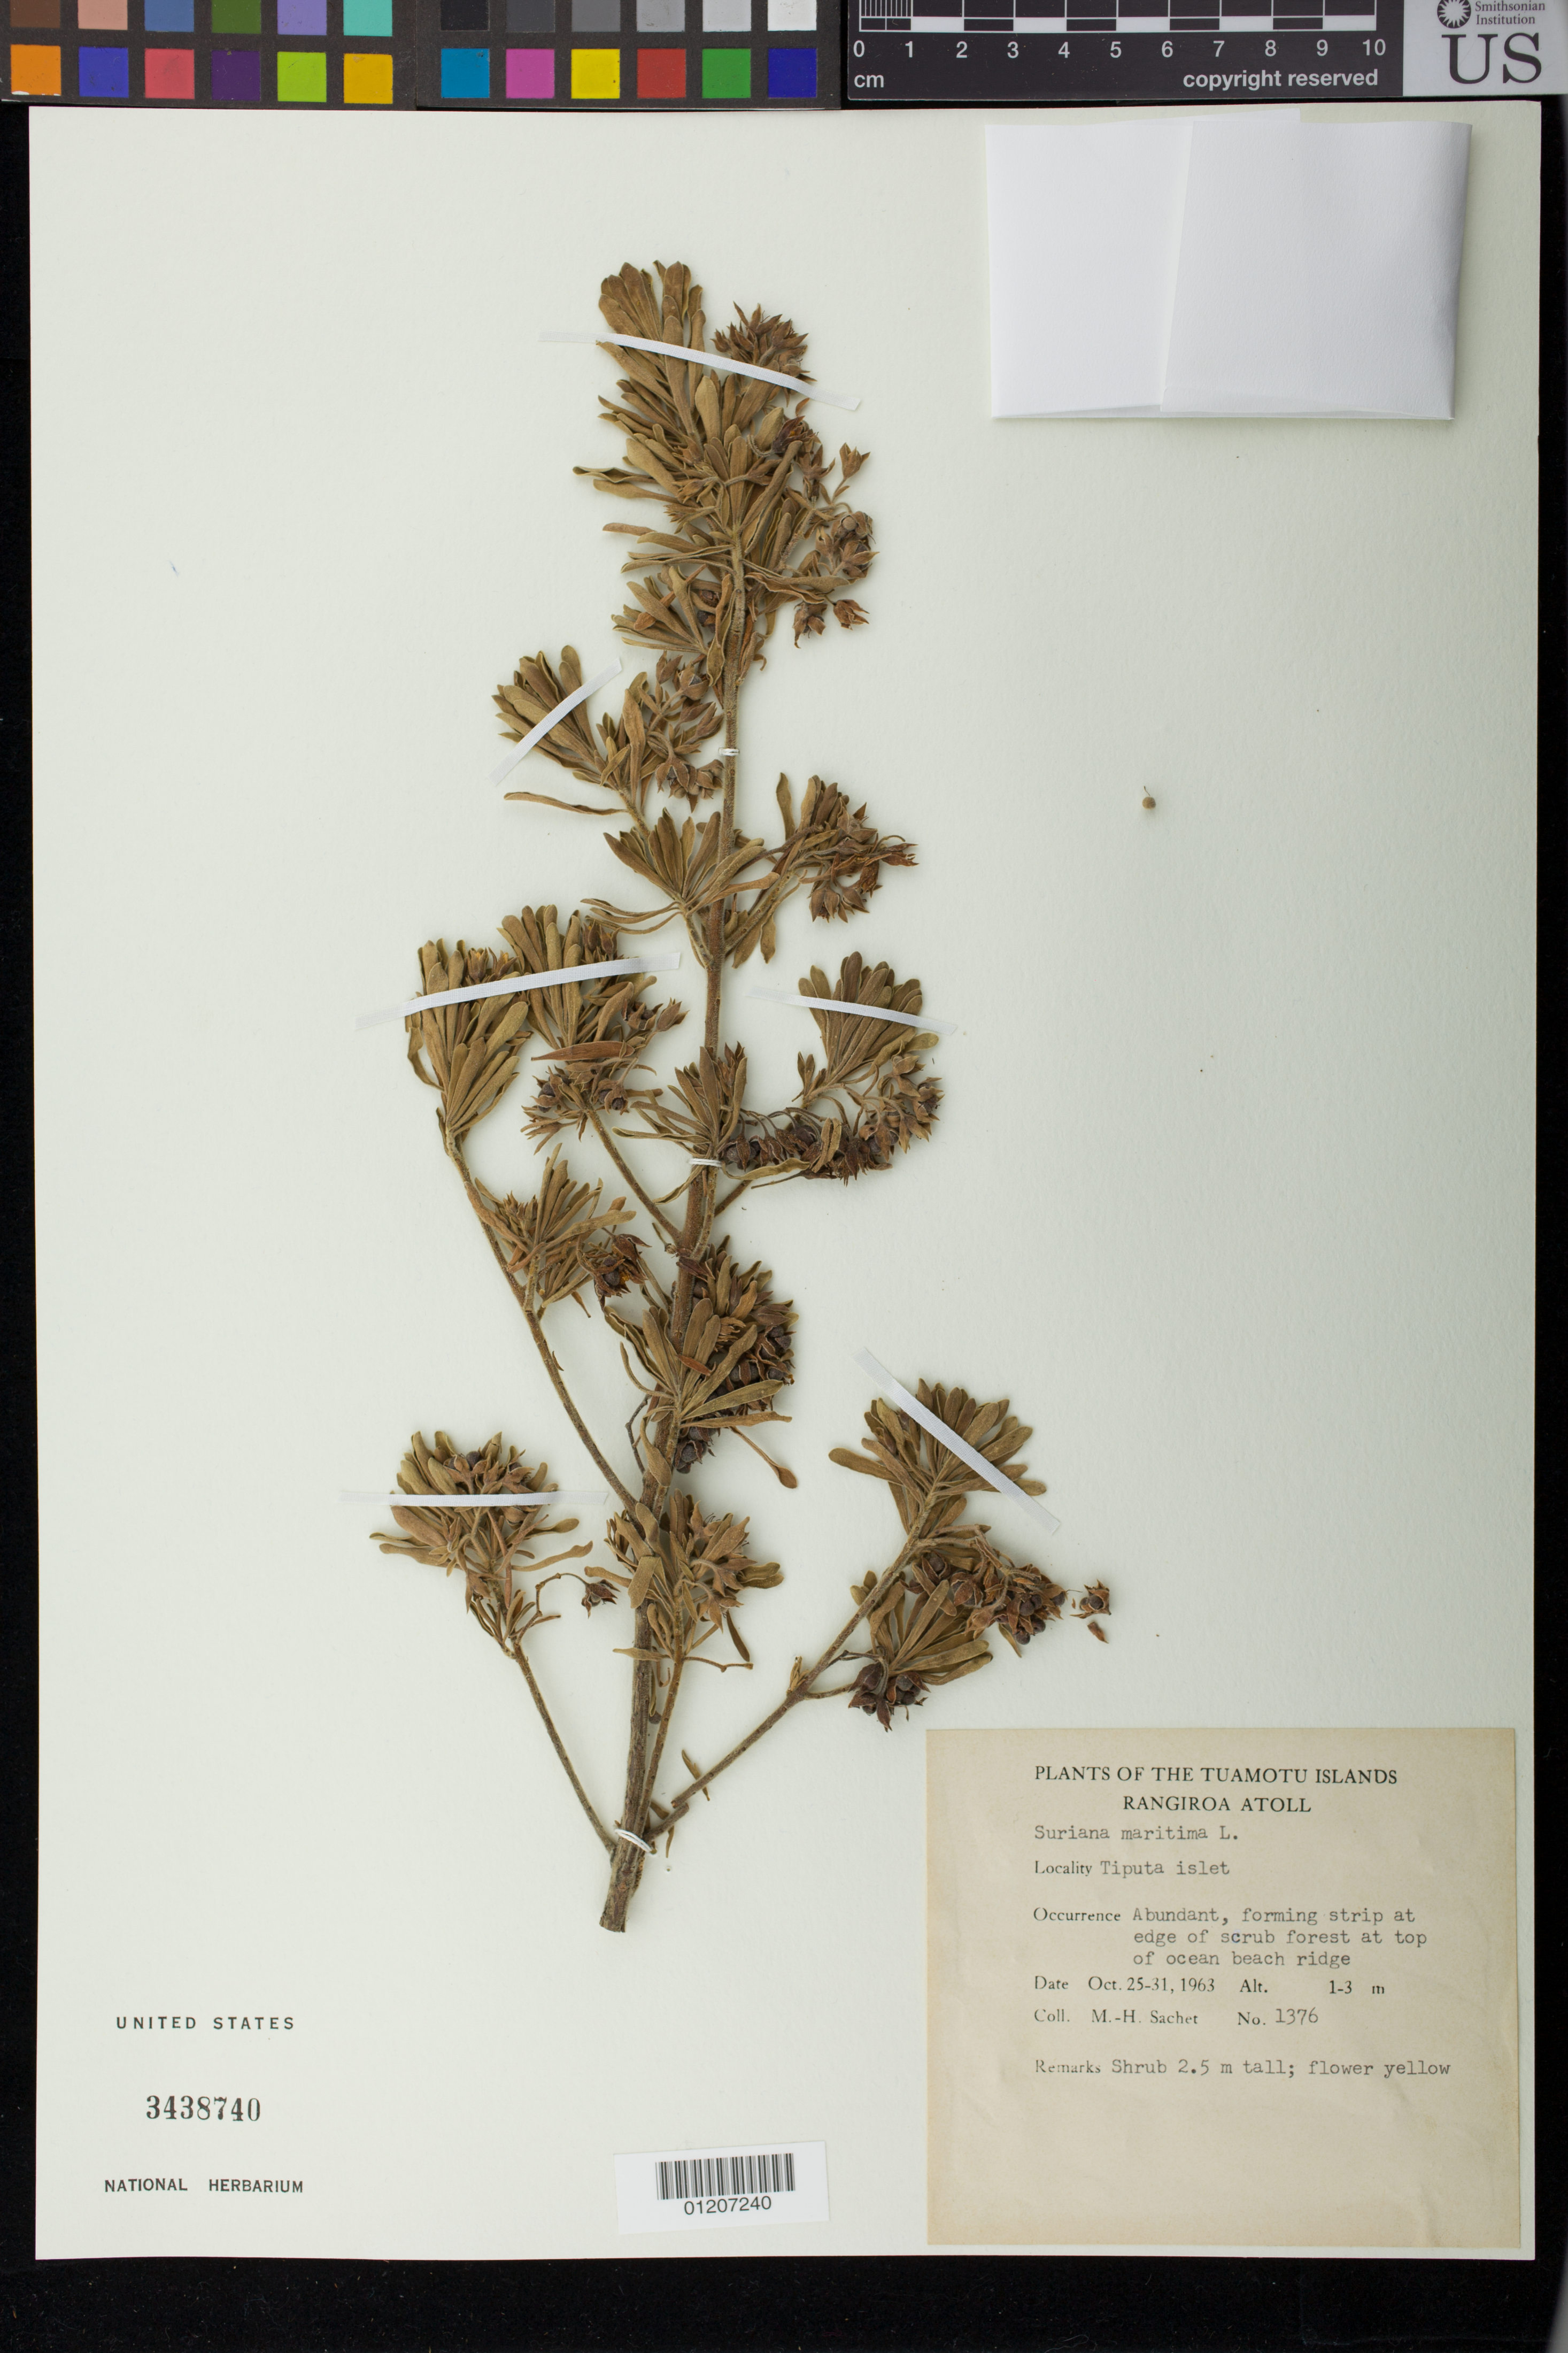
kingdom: Plantae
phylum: Tracheophyta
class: Magnoliopsida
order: Fabales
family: Surianaceae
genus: Suriana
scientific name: Suriana maritima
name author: L.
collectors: M.-H. Sachet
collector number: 1376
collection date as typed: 25 Oct 1963 to 31 Oct 1963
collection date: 1963-10-25/1963-10-31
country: French Polynesia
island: Rangiroa Atoll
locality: Tiputa islet, tiputa village [Tuamotu Archipelago]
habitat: Edge of scrub forest at top of ocaen beach ridge.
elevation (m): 1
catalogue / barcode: US 3438740